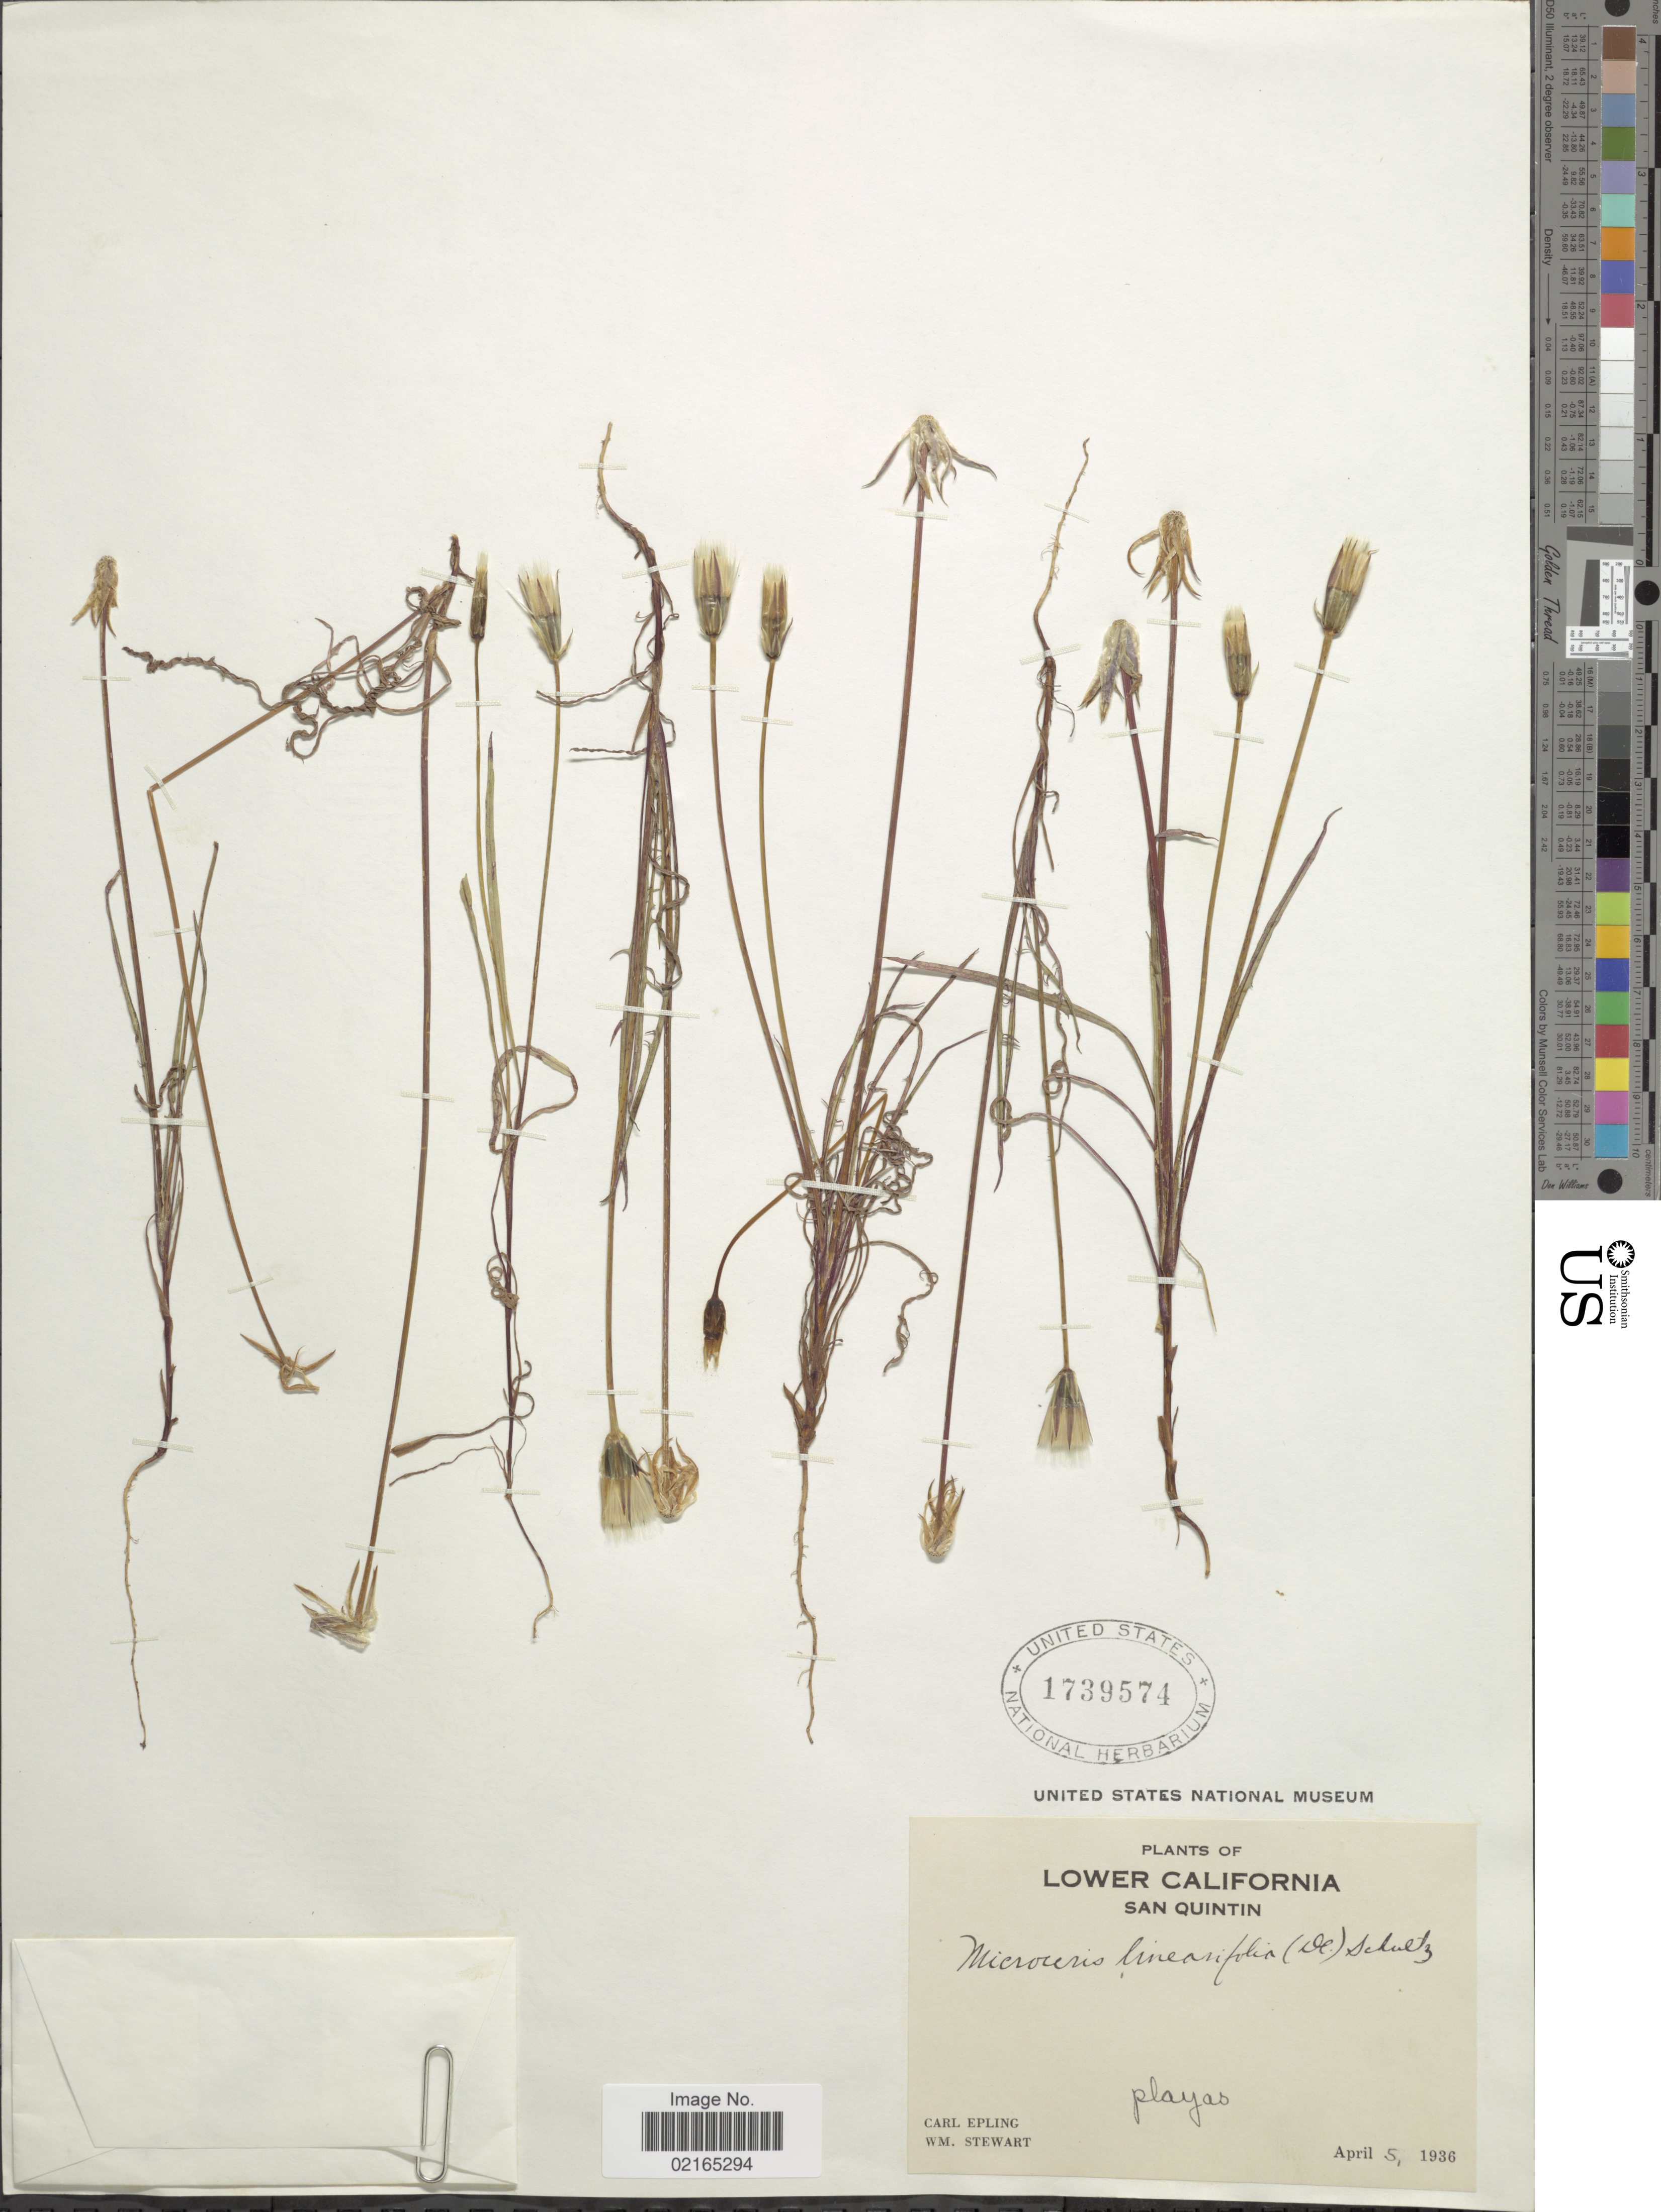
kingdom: Plantae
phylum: Tracheophyta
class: Magnoliopsida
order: Asterales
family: Asteraceae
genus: Uropappus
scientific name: Uropappus lindleyi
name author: (DC.) Nutt.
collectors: C. C. Epling & W. Stewart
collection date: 1936-04-05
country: Mexico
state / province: Baja California Norte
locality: San Quintin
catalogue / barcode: US 1739574